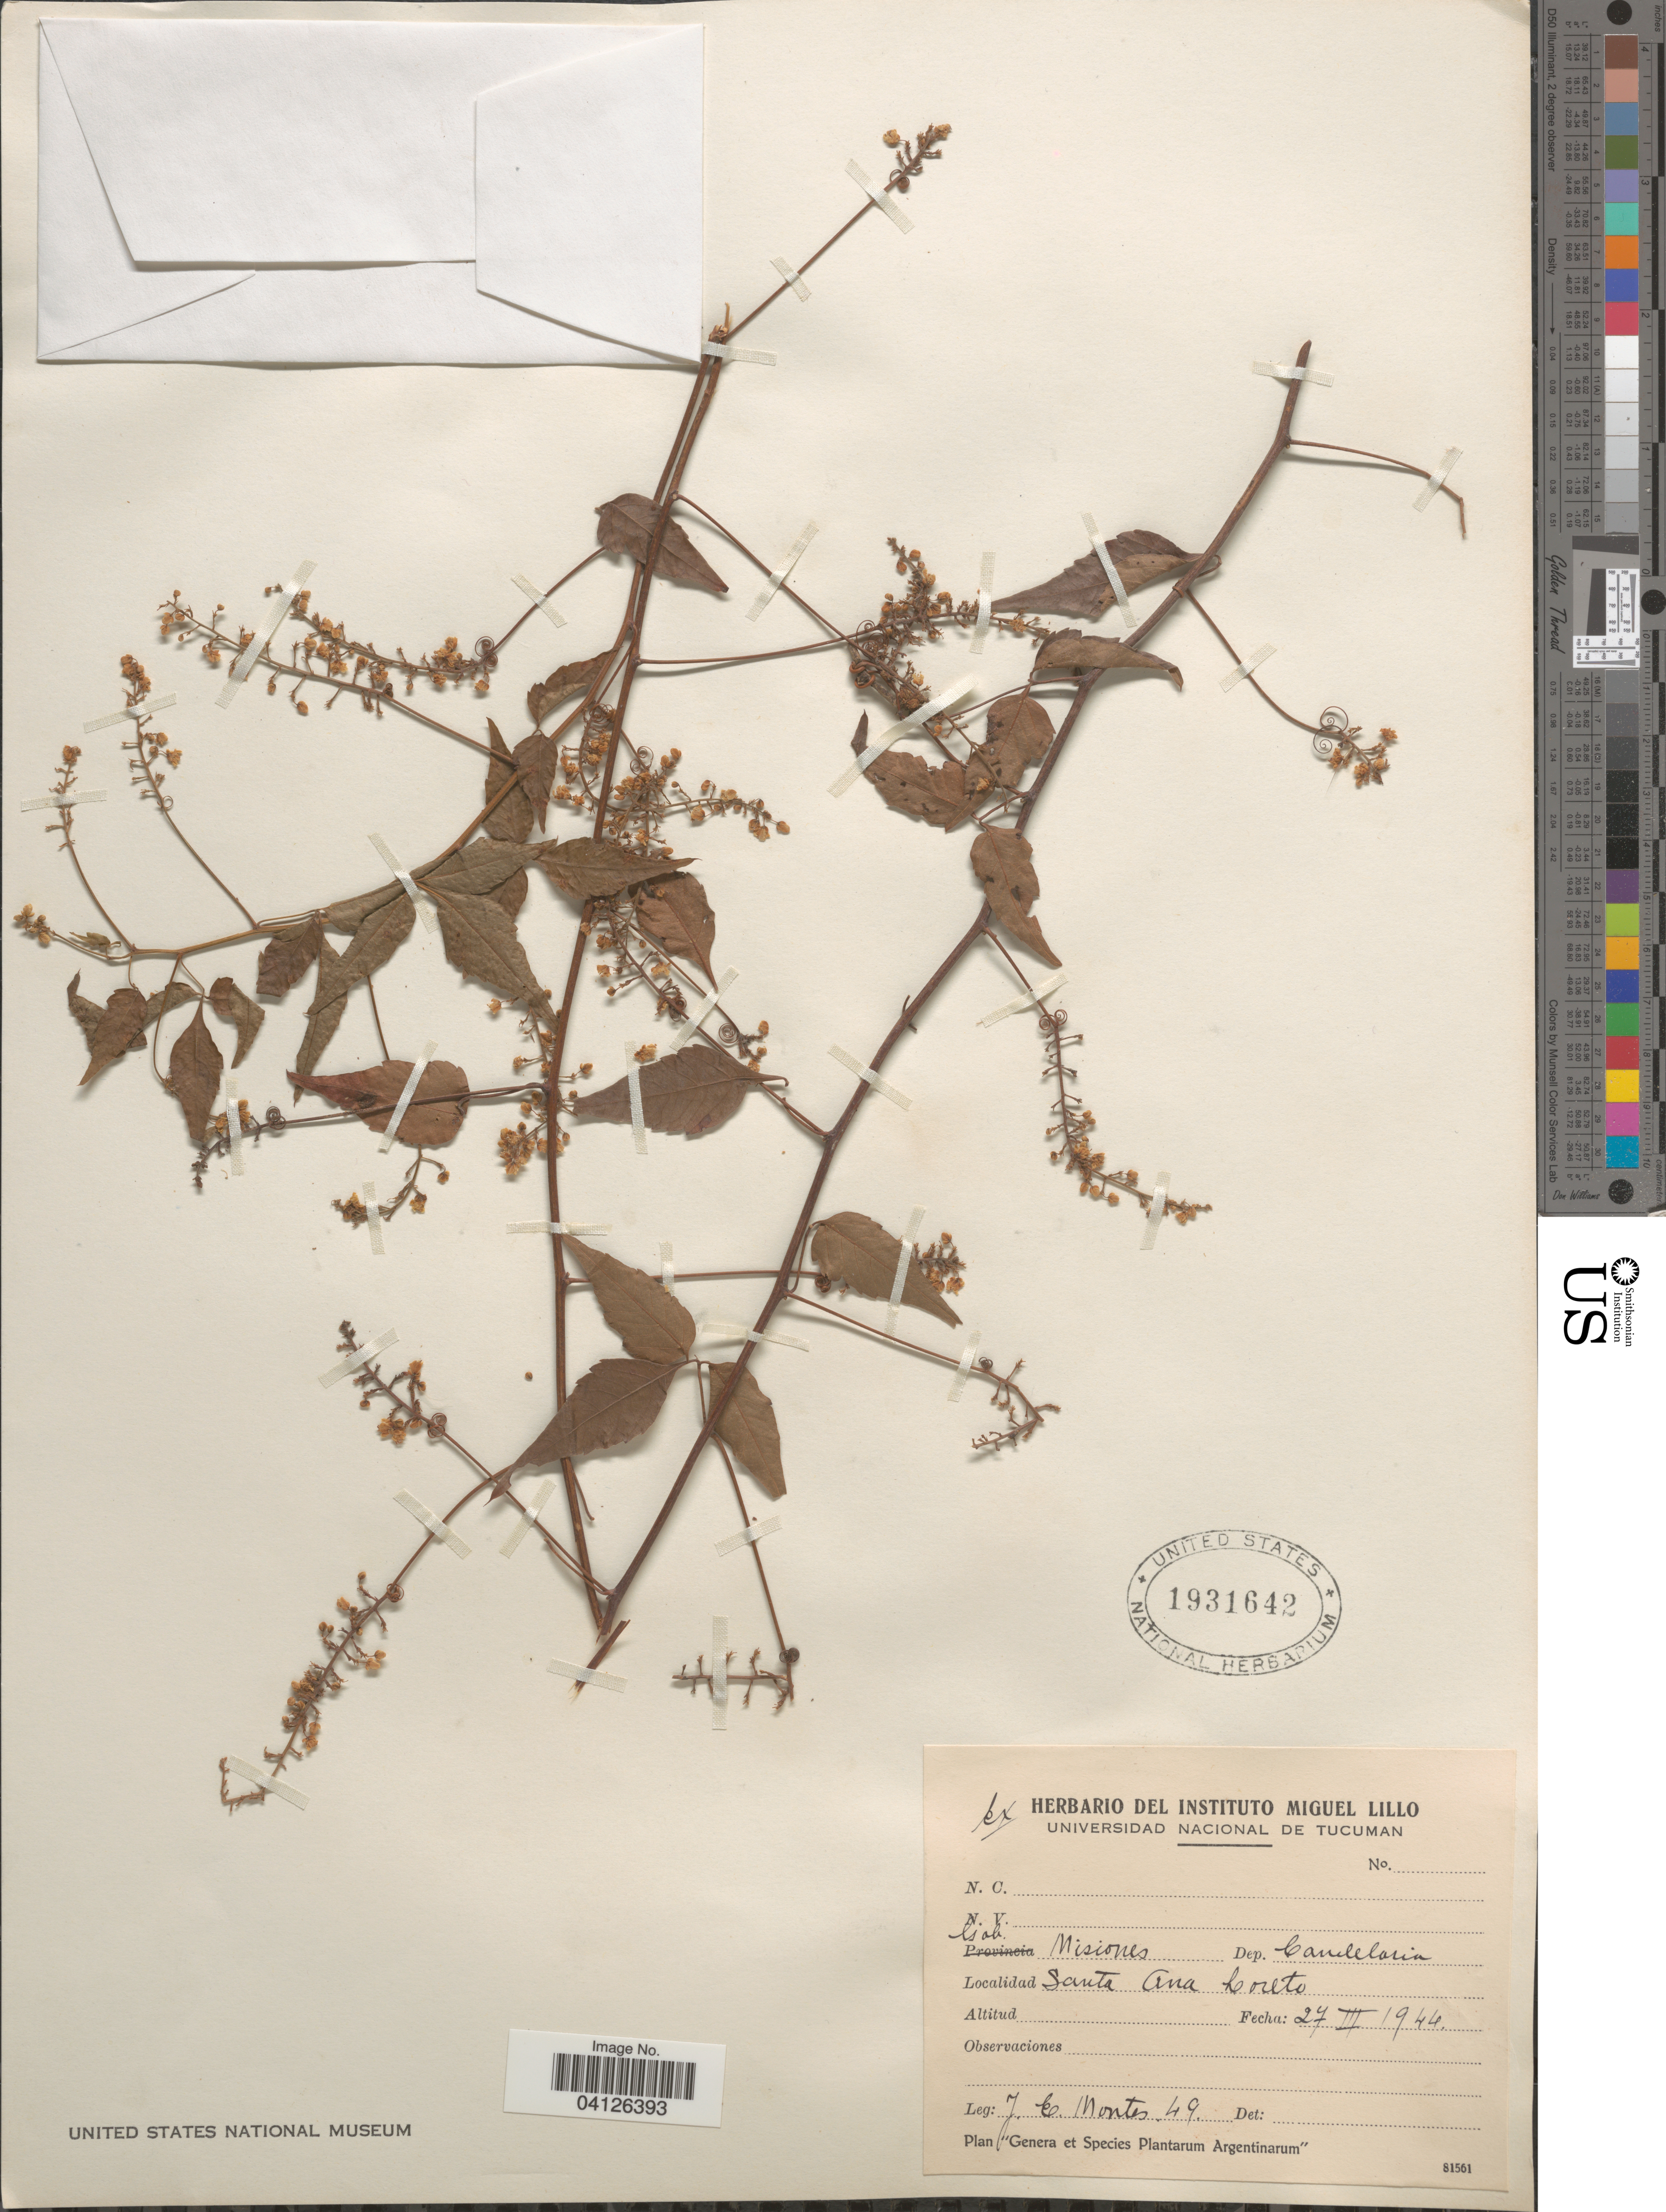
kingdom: Plantae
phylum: Tracheophyta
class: Magnoliopsida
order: Sapindales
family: Sapindaceae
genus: Urvillea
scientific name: Urvillea uniloba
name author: Radlk.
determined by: Acevedo-Rodriguez, P., (US), Smithsonian Institution - National Museum of Natural History (UNITED STATES)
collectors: J. E. Montes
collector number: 49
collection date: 1944-03-27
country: Argentina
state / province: Misiones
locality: Gob. Misiones. Dep. Candelaria. Santa Ana Loreto.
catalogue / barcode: US 1931642